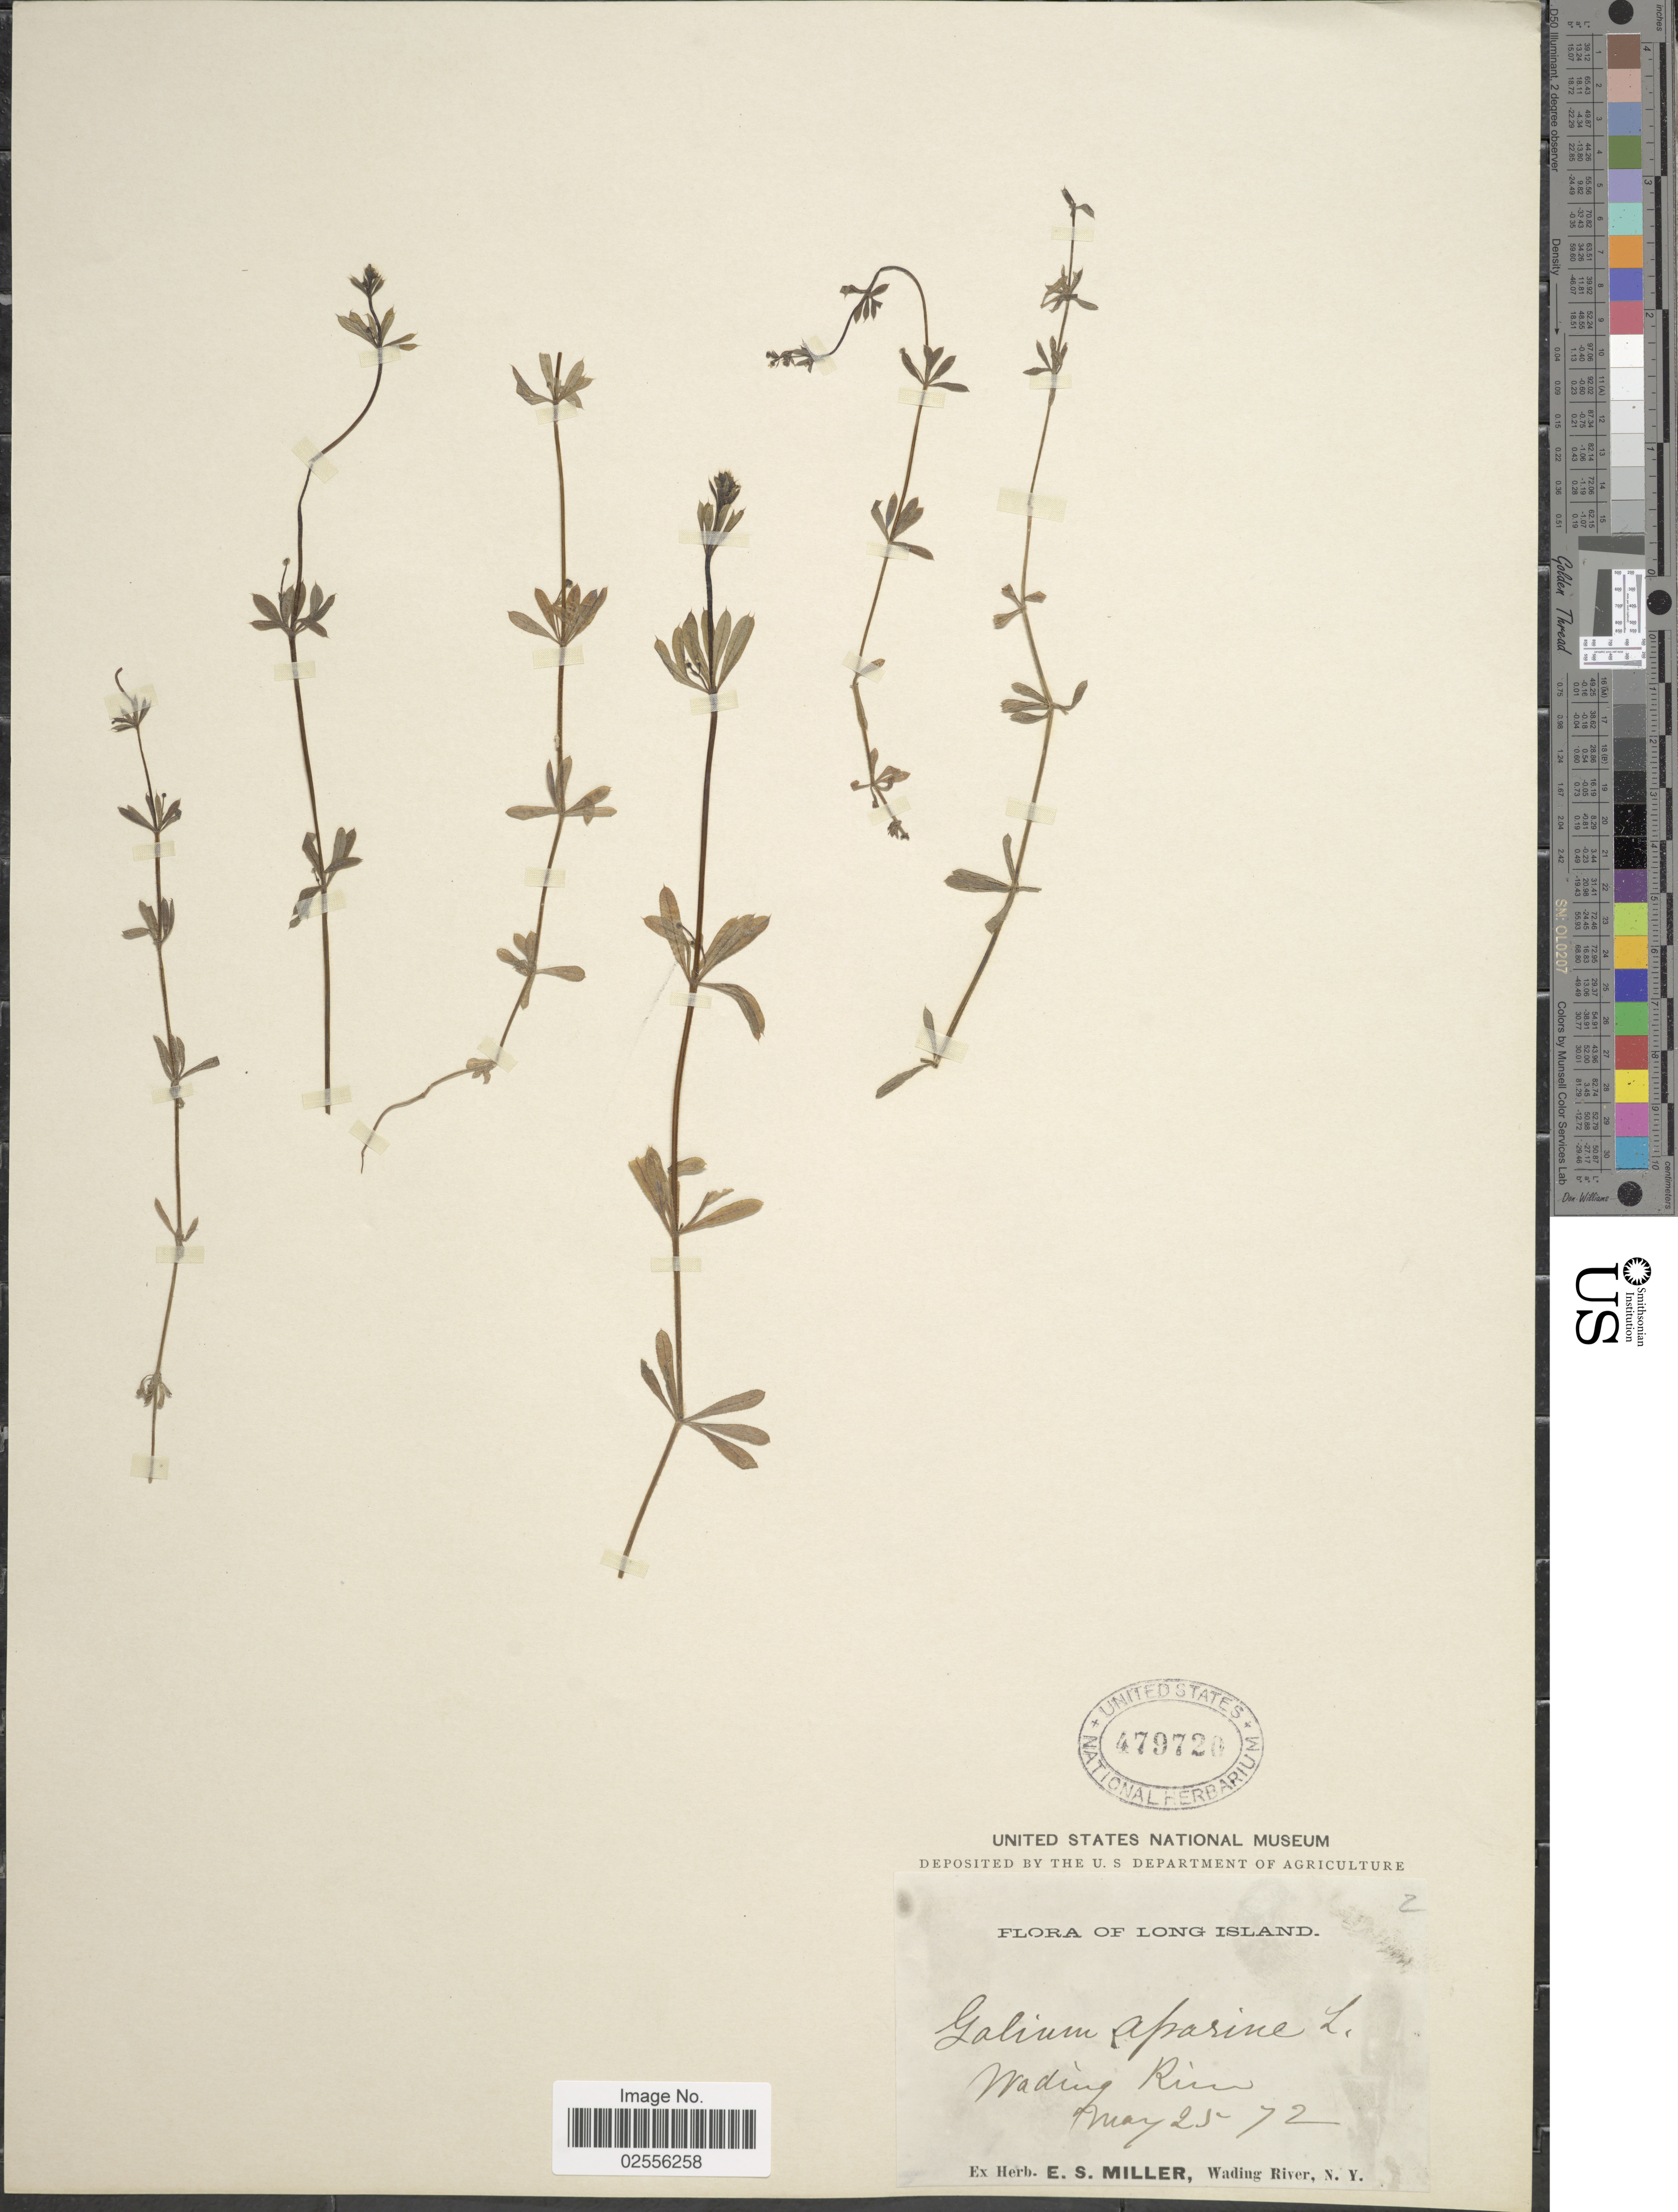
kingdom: Plantae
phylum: Tracheophyta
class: Magnoliopsida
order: Gentianales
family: Rubiaceae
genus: Galium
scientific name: Galium aparine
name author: L.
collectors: ex herb. E. S. Miller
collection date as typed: Transcribed d/m/y: 25/5/72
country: United States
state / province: New York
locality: Long Island. Wading River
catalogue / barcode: US 479720